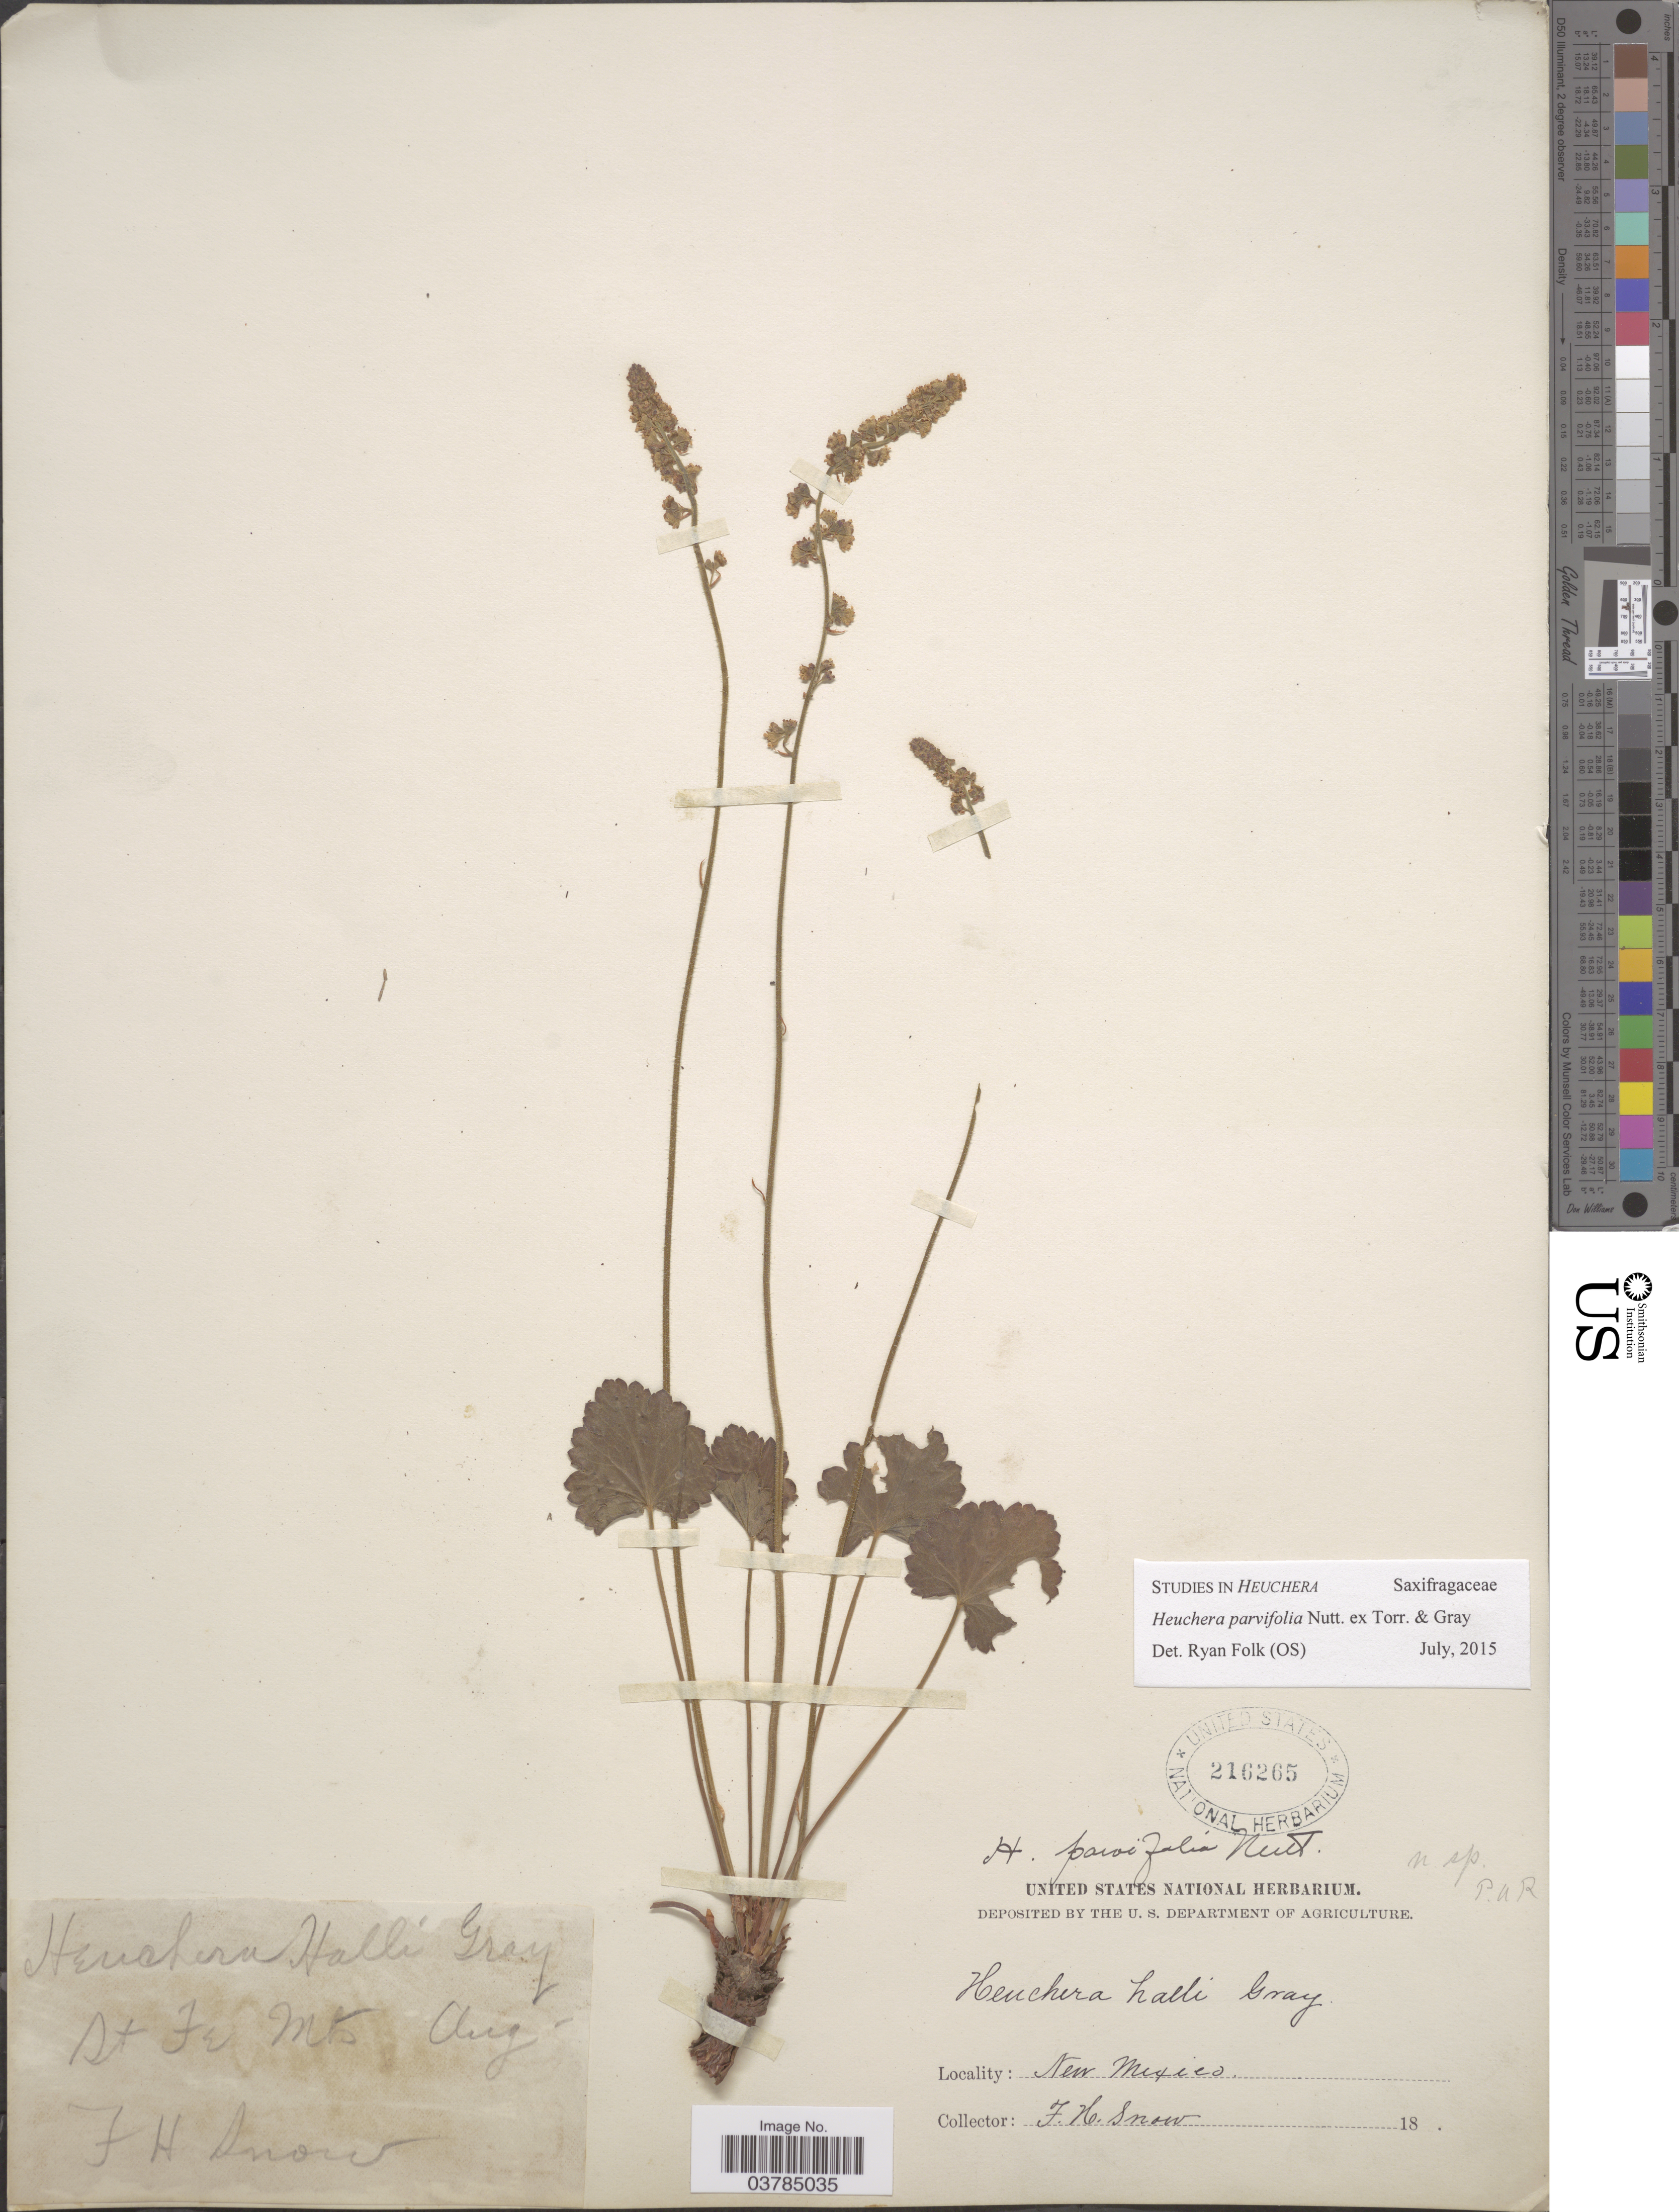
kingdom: Plantae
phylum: Tracheophyta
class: Magnoliopsida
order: Saxifragales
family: Saxifragaceae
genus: Heuchera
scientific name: Heuchera parvifolia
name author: Nutt.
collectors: F. H. Snow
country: United States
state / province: New Mexico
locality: St Fe Mts.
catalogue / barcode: US 216265